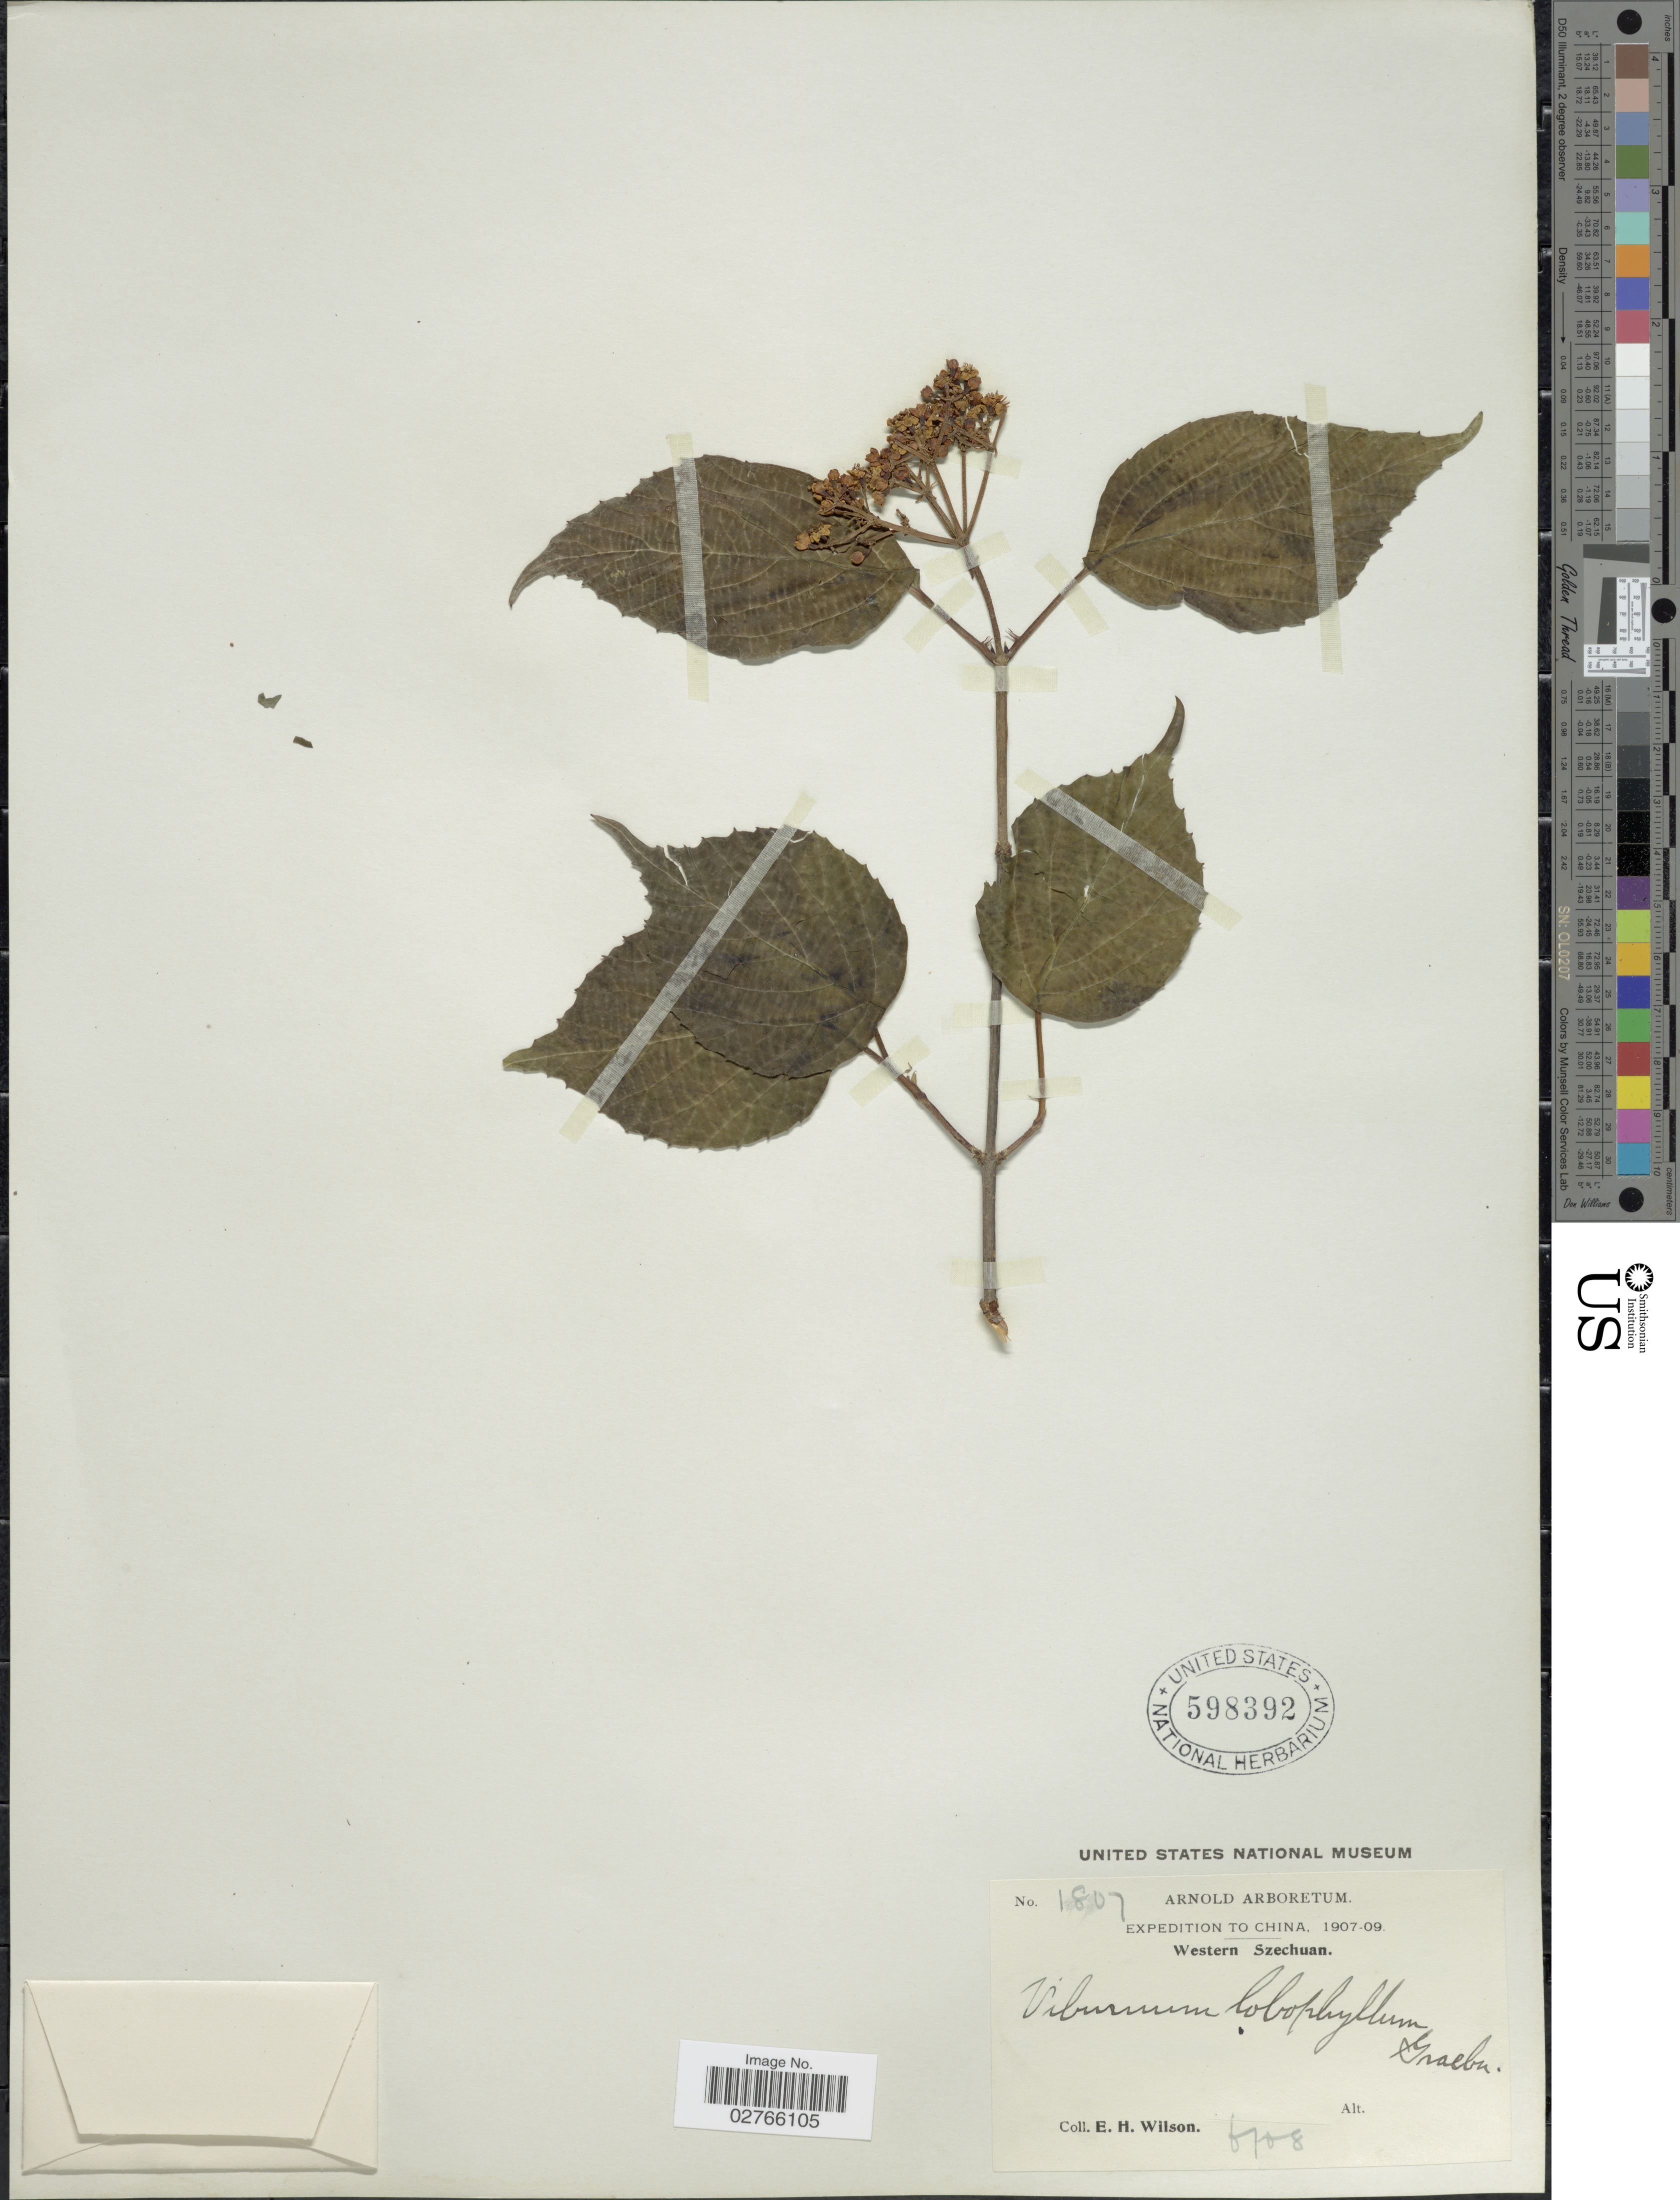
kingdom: Plantae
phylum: Tracheophyta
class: Magnoliopsida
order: Dipsacales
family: Viburnaceae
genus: Viburnum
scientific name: Viburnum lobophyllum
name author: Graebn.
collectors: E. Wilson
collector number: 1807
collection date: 1908-06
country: China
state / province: Sichuan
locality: Western Szechuan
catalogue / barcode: US 598392